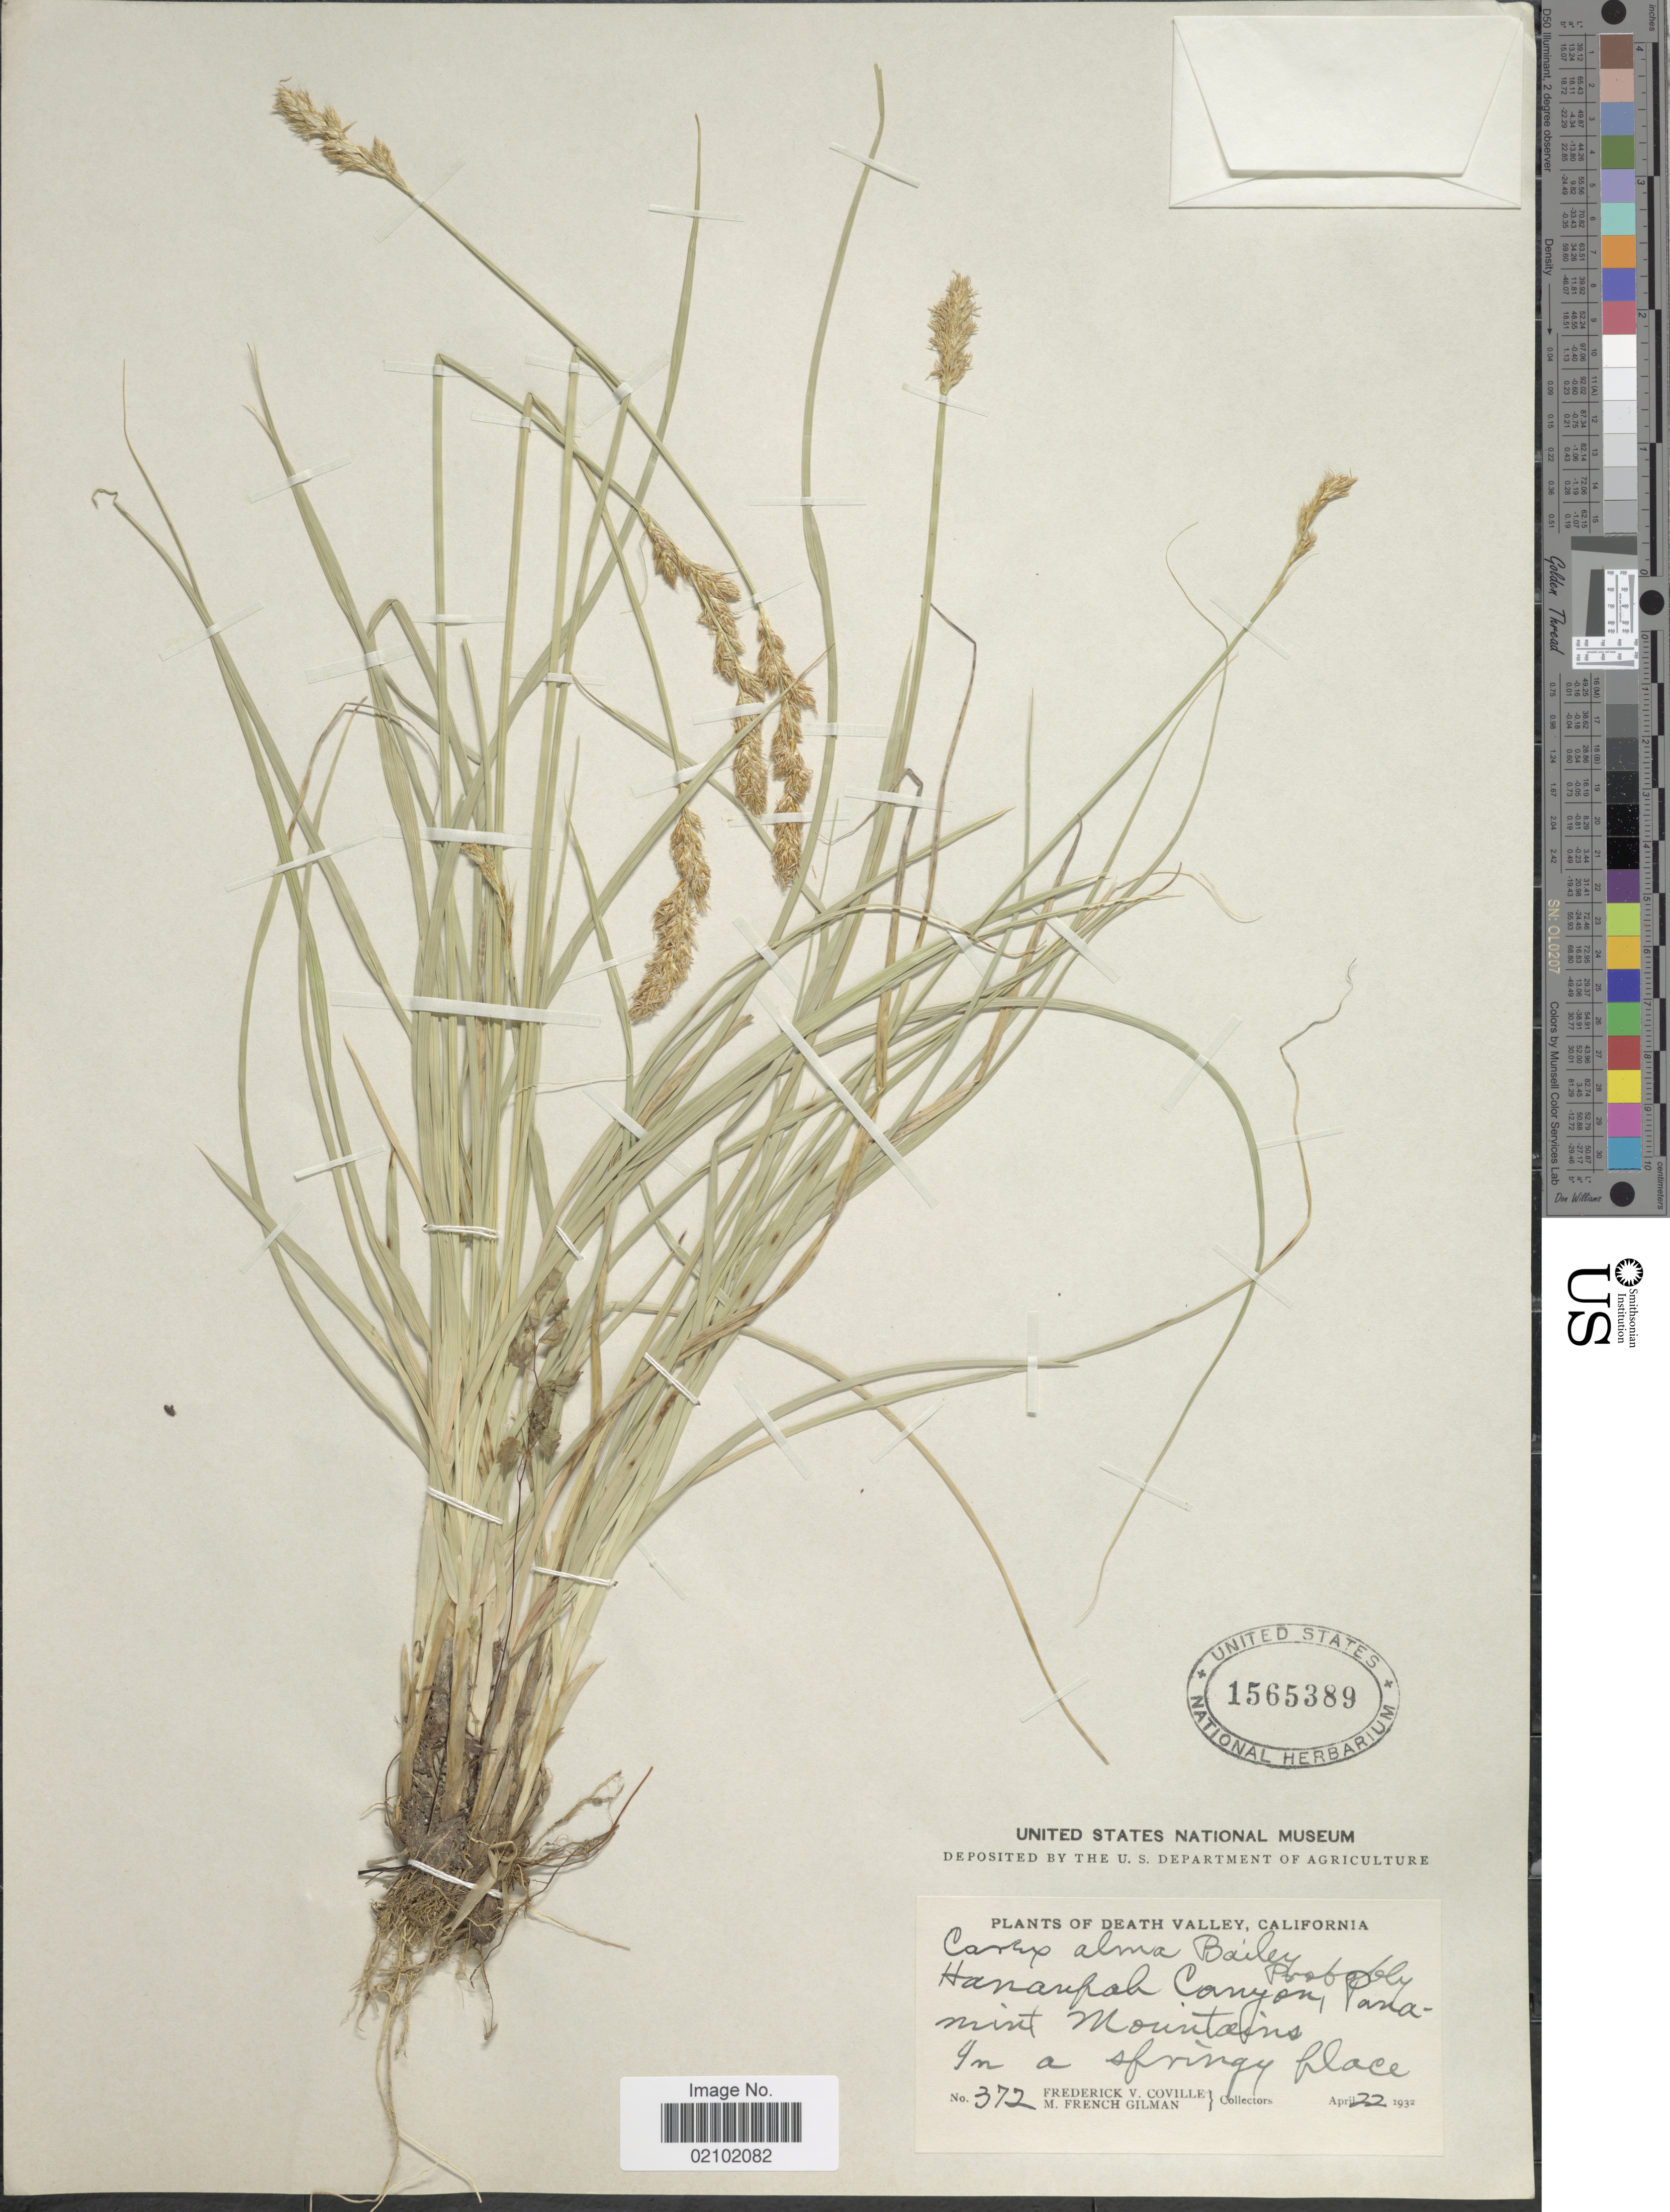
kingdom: Plantae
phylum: Tracheophyta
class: Liliopsida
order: Poales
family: Cyperaceae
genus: Carex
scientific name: Carex alma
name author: L.H. Bailey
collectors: F. V. Coville & M. F. Gilman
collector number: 372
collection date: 1932-04-22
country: United States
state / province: California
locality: Death Valley. Hanaupah Canyon, Panamint Mountains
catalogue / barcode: US 1565389